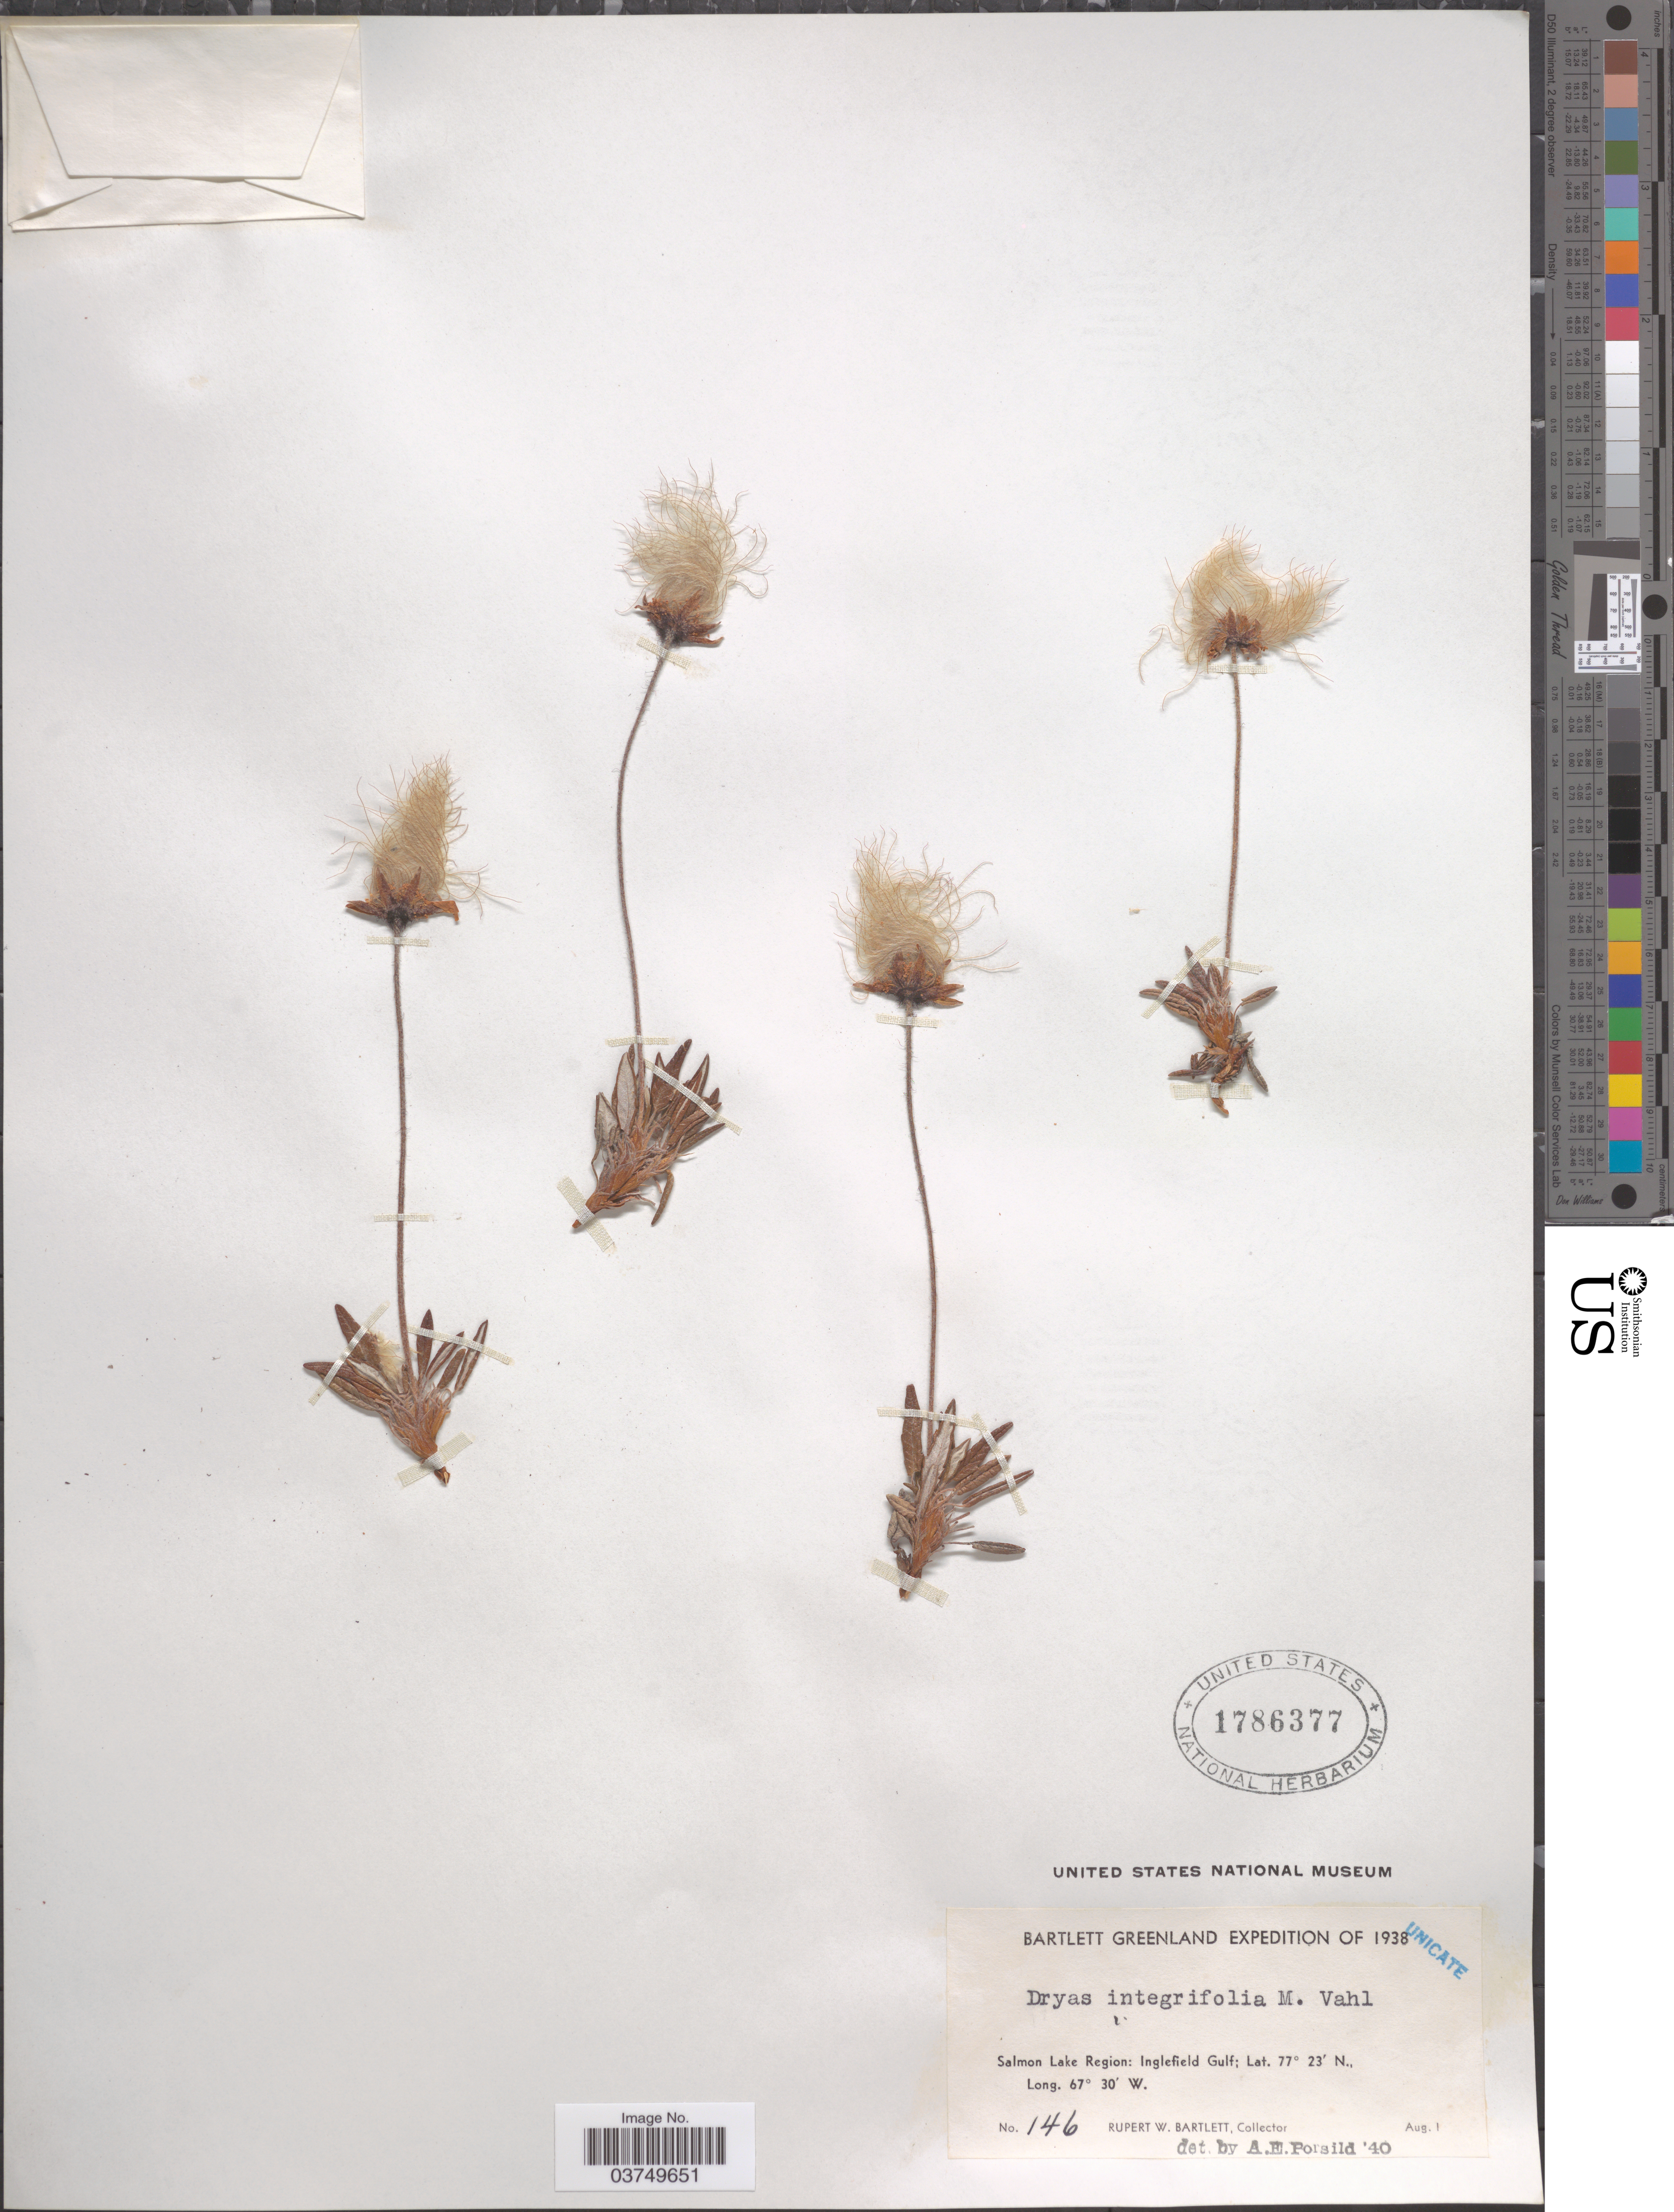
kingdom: Plantae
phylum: Tracheophyta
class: Magnoliopsida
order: Rosales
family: Rosaceae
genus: Dryas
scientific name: Dryas integrifolia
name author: Vahl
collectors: R. W. Bartlett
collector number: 146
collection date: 1938-08-01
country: Greenland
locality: Salmon Lake Region: Inglefield Gulf.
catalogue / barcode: US 1786377